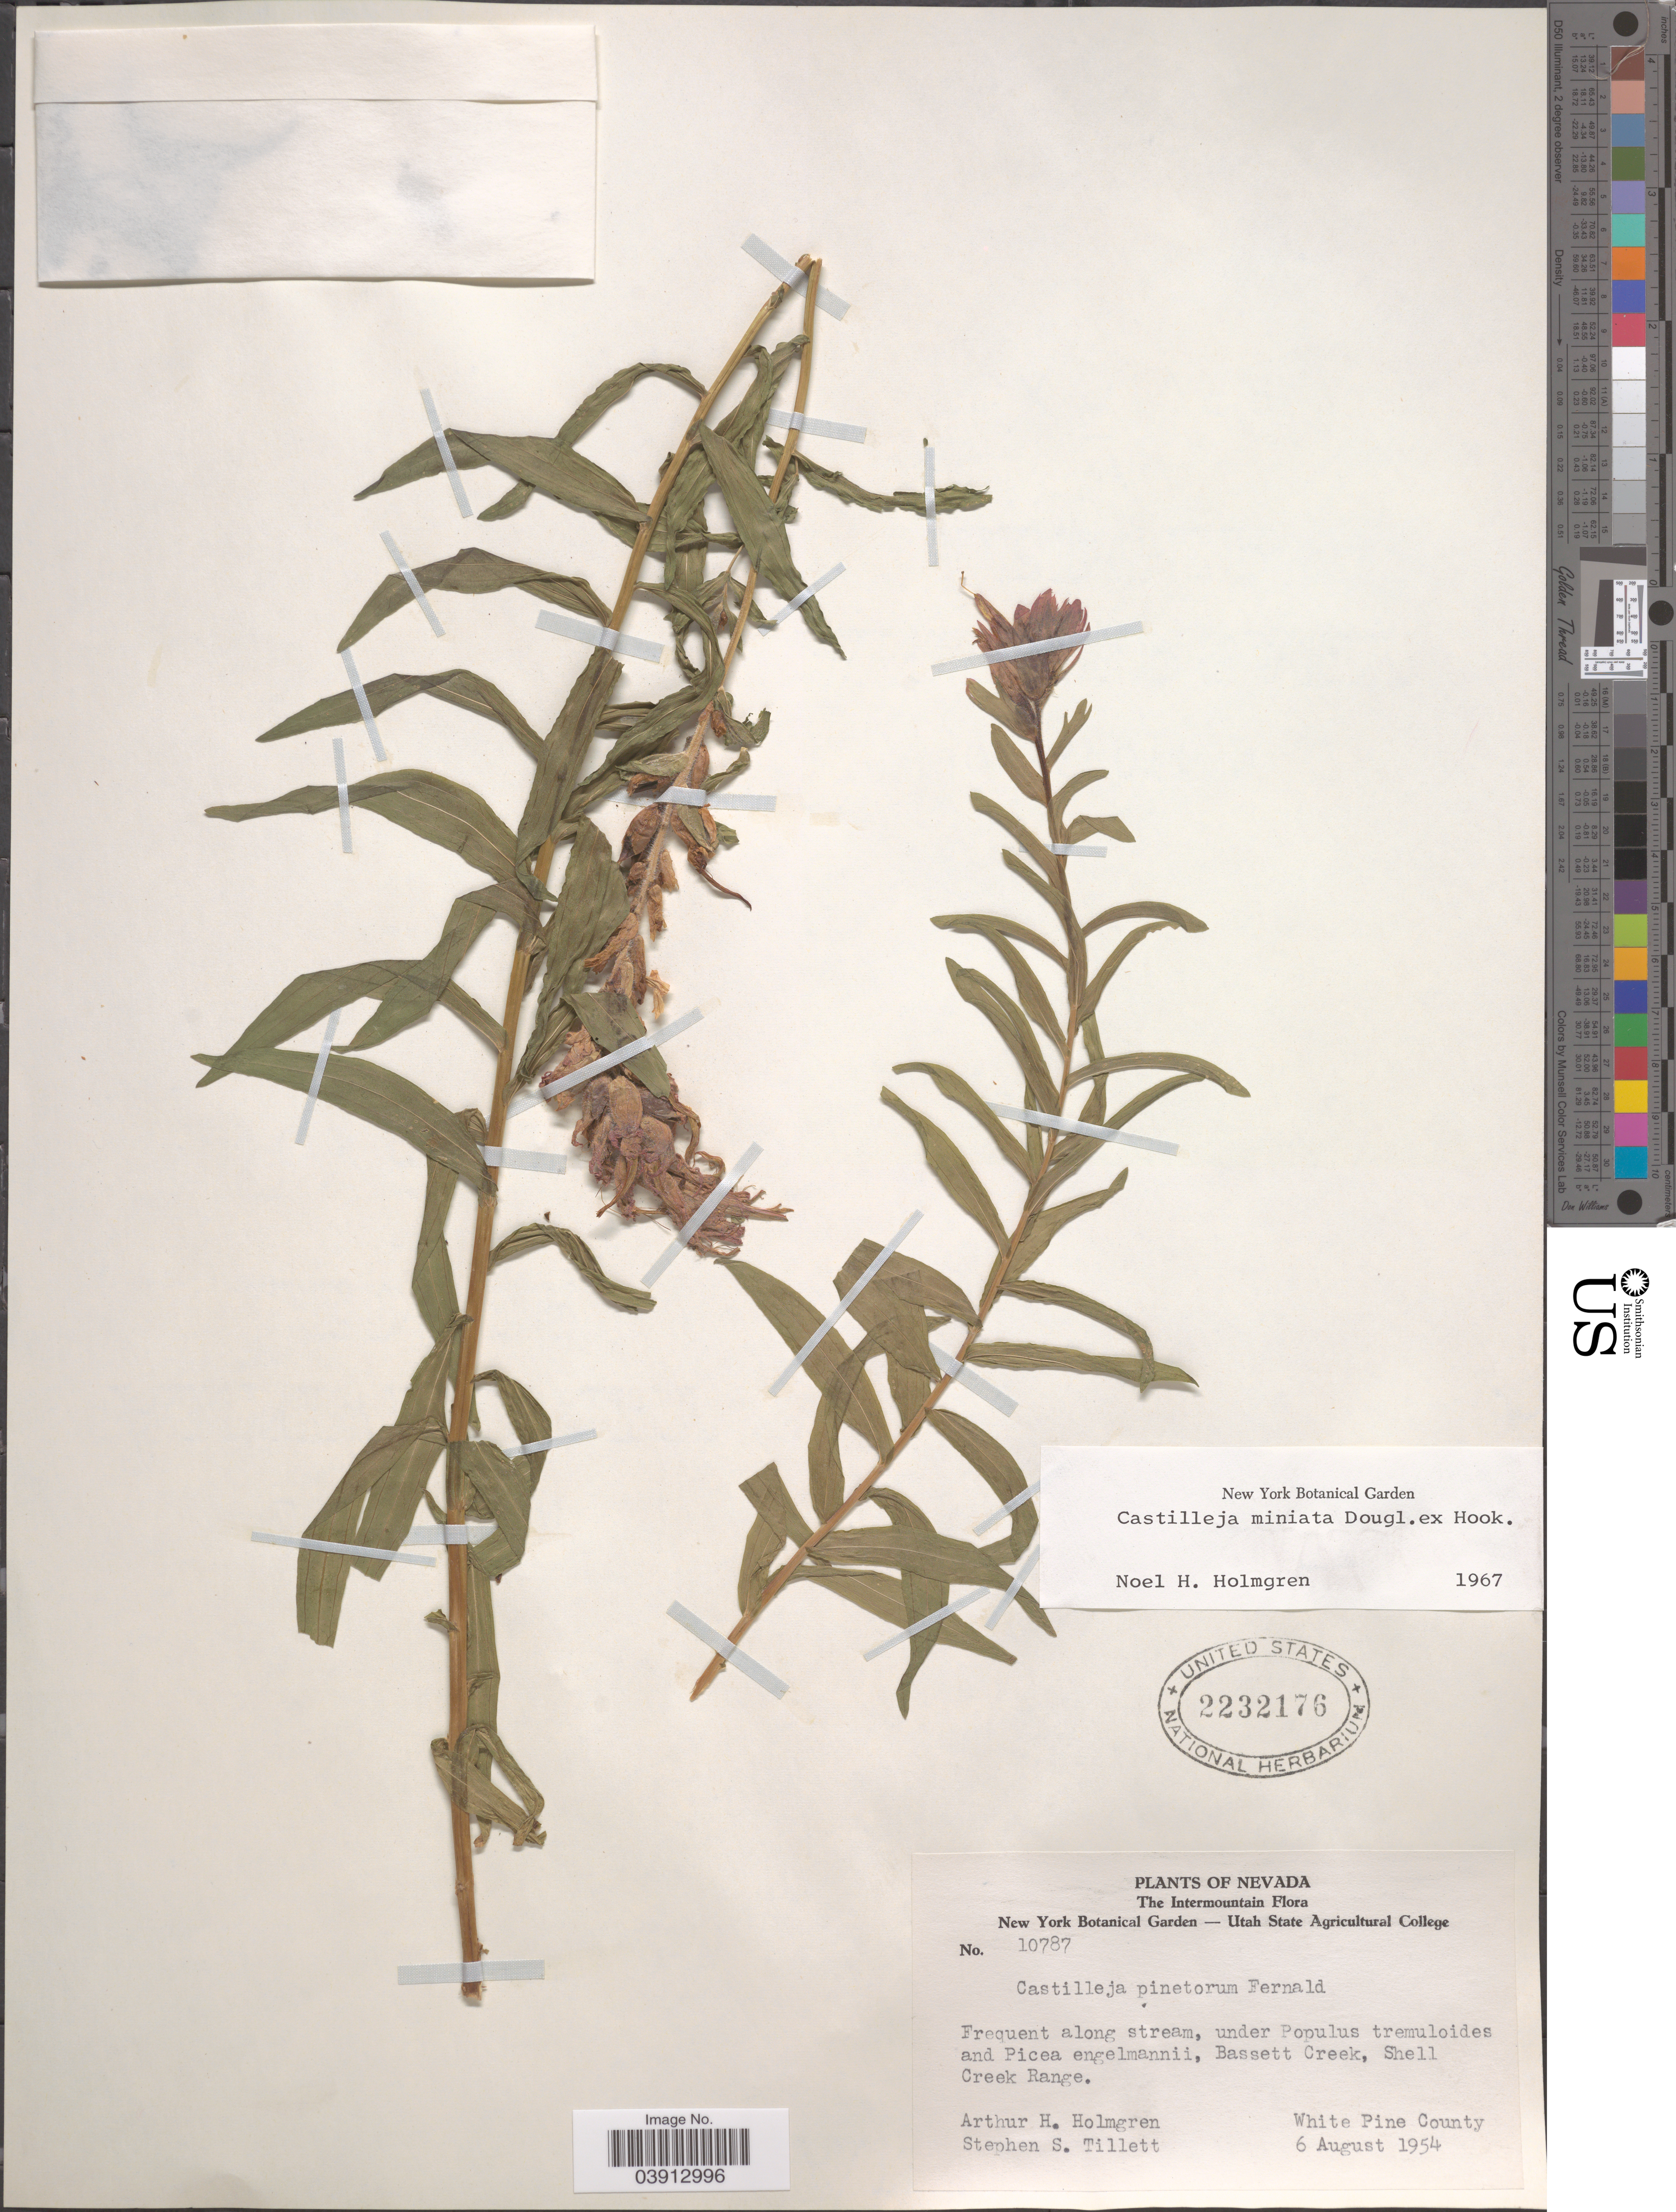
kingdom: Plantae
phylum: Tracheophyta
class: Magnoliopsida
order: Lamiales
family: Orobanchaceae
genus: Castilleja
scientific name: Castilleja miniata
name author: Douglas ex Hook.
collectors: A. H. Holmgren & S. S. Tillett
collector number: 10787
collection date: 1954-08-06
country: United States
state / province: Nevada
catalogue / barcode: US 2232176